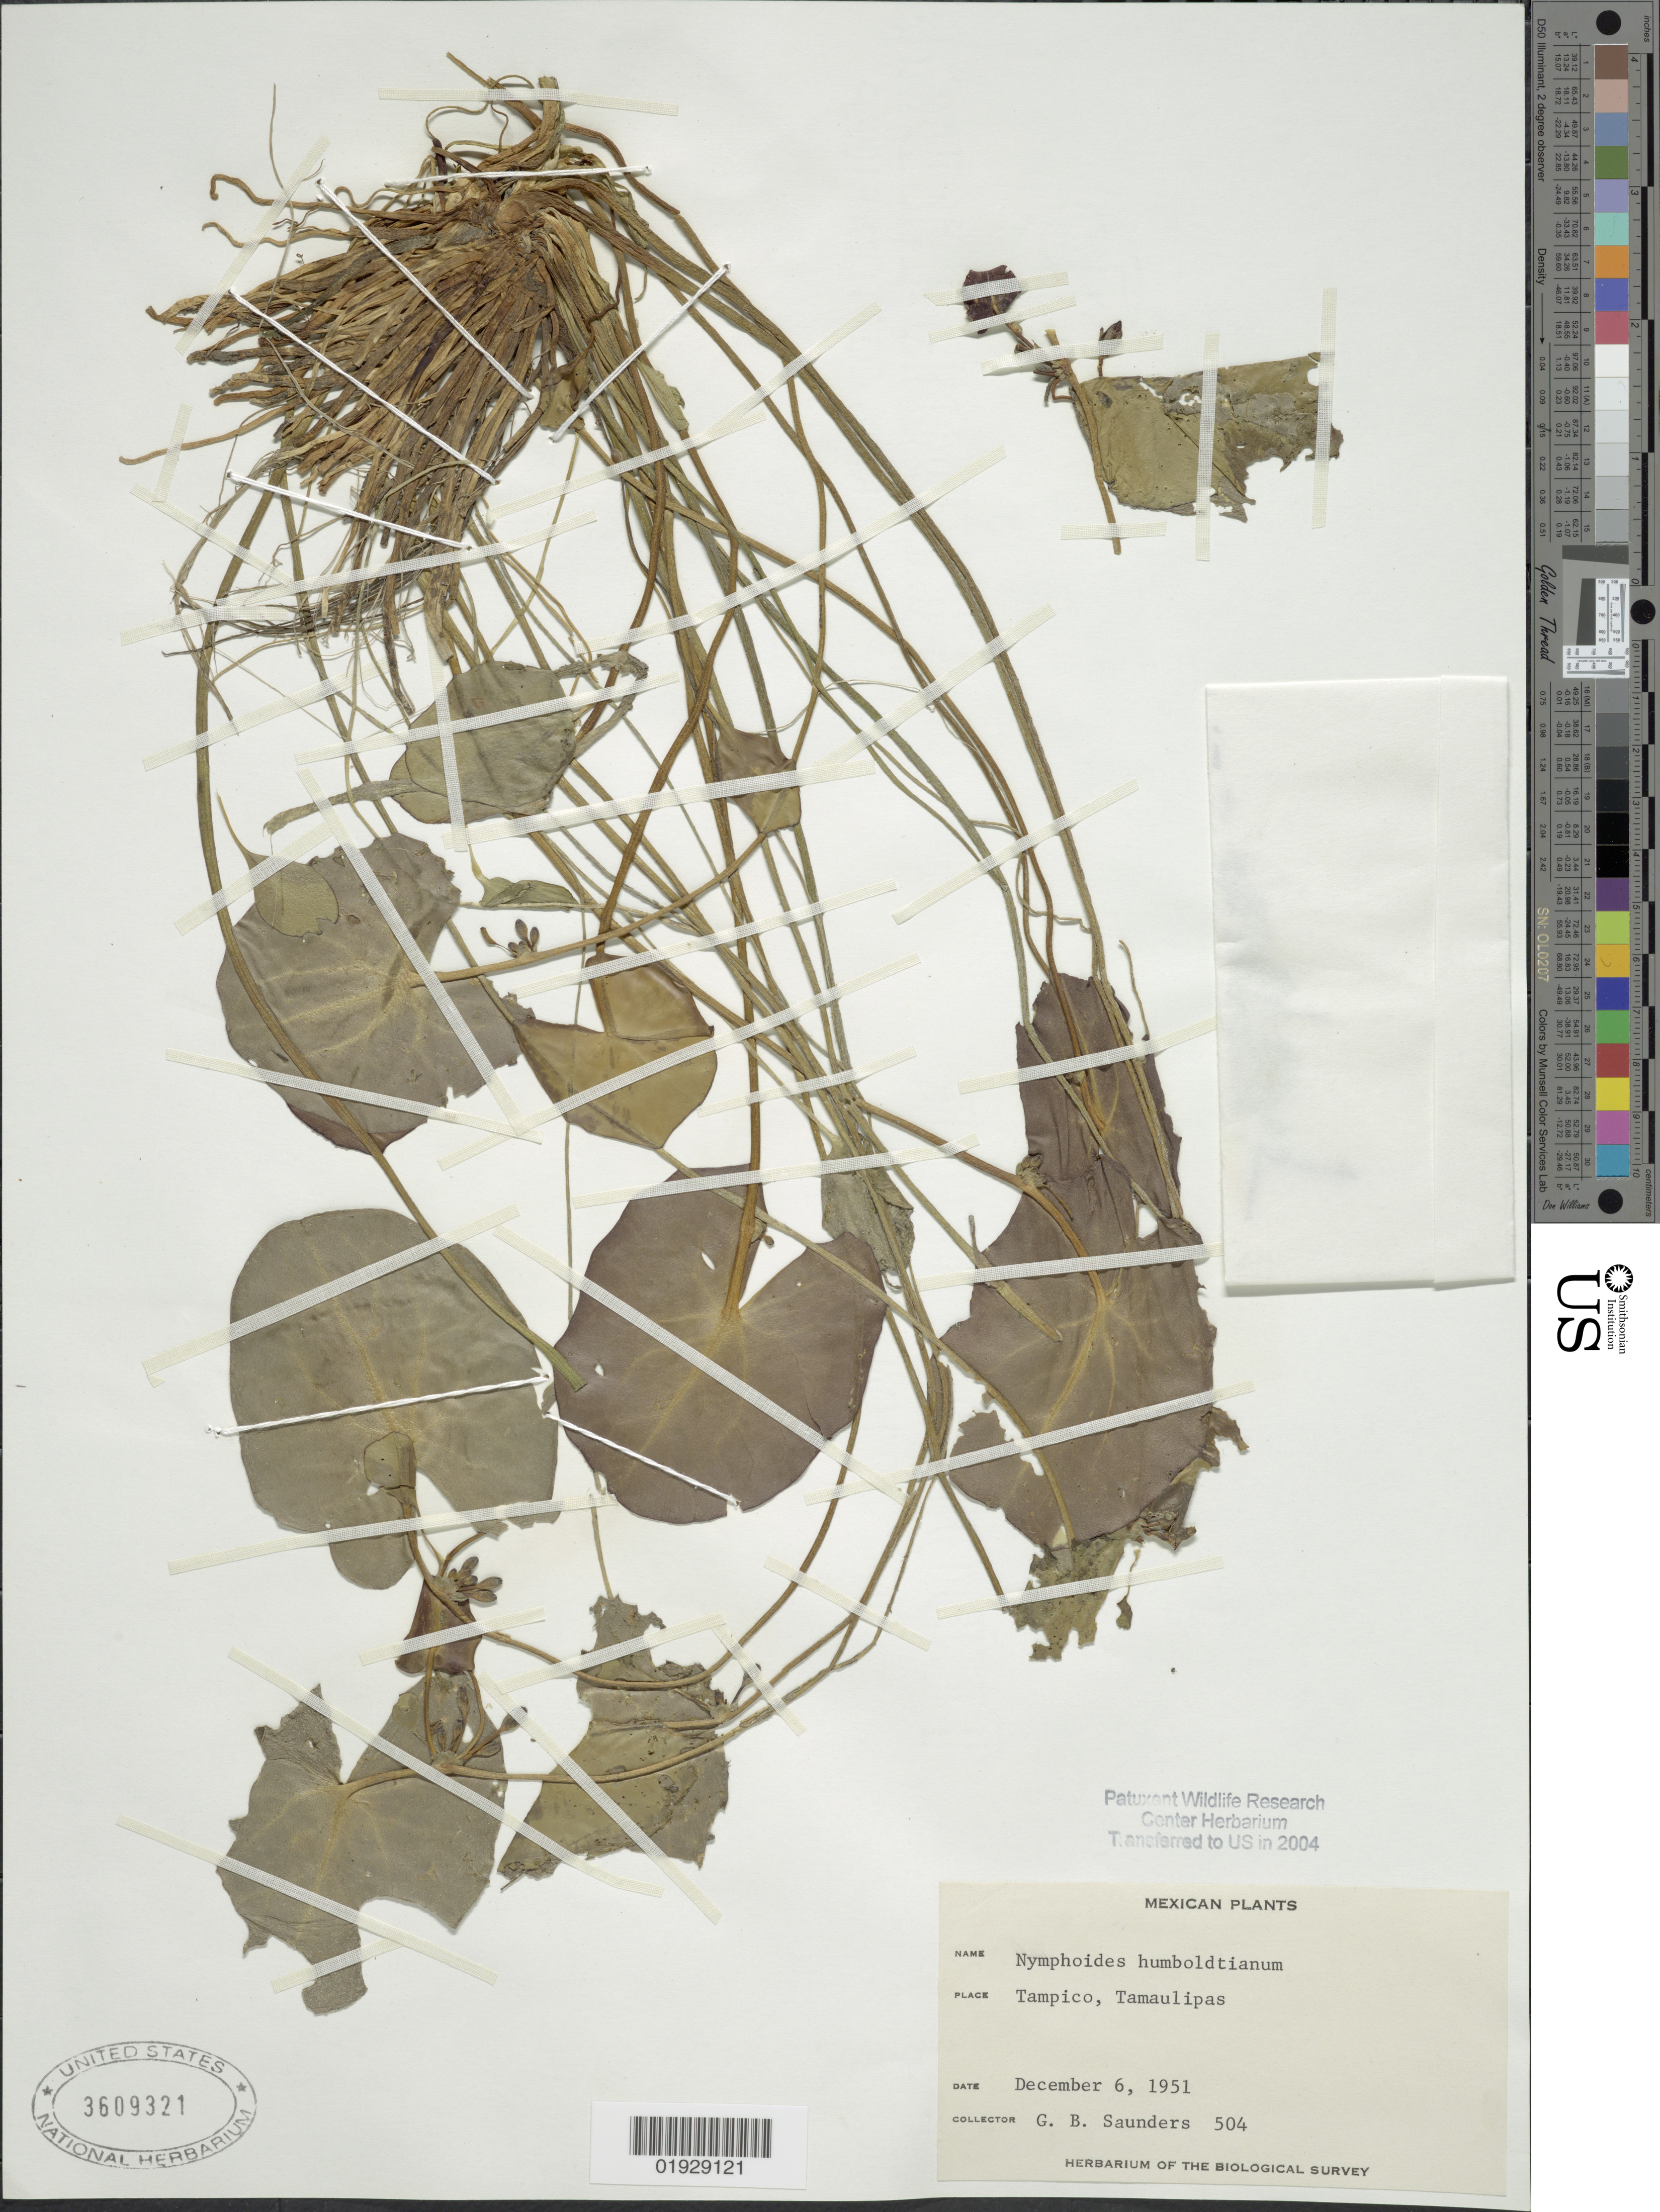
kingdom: Plantae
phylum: Tracheophyta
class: Magnoliopsida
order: Asterales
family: Menyanthaceae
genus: Nymphoides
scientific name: Nymphoides humboldtiana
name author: (Kunth) Kuntze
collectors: G. B. Saunders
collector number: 504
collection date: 1951-12-06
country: Mexico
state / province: Tamaulipas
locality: Tampico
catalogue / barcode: US 3609321